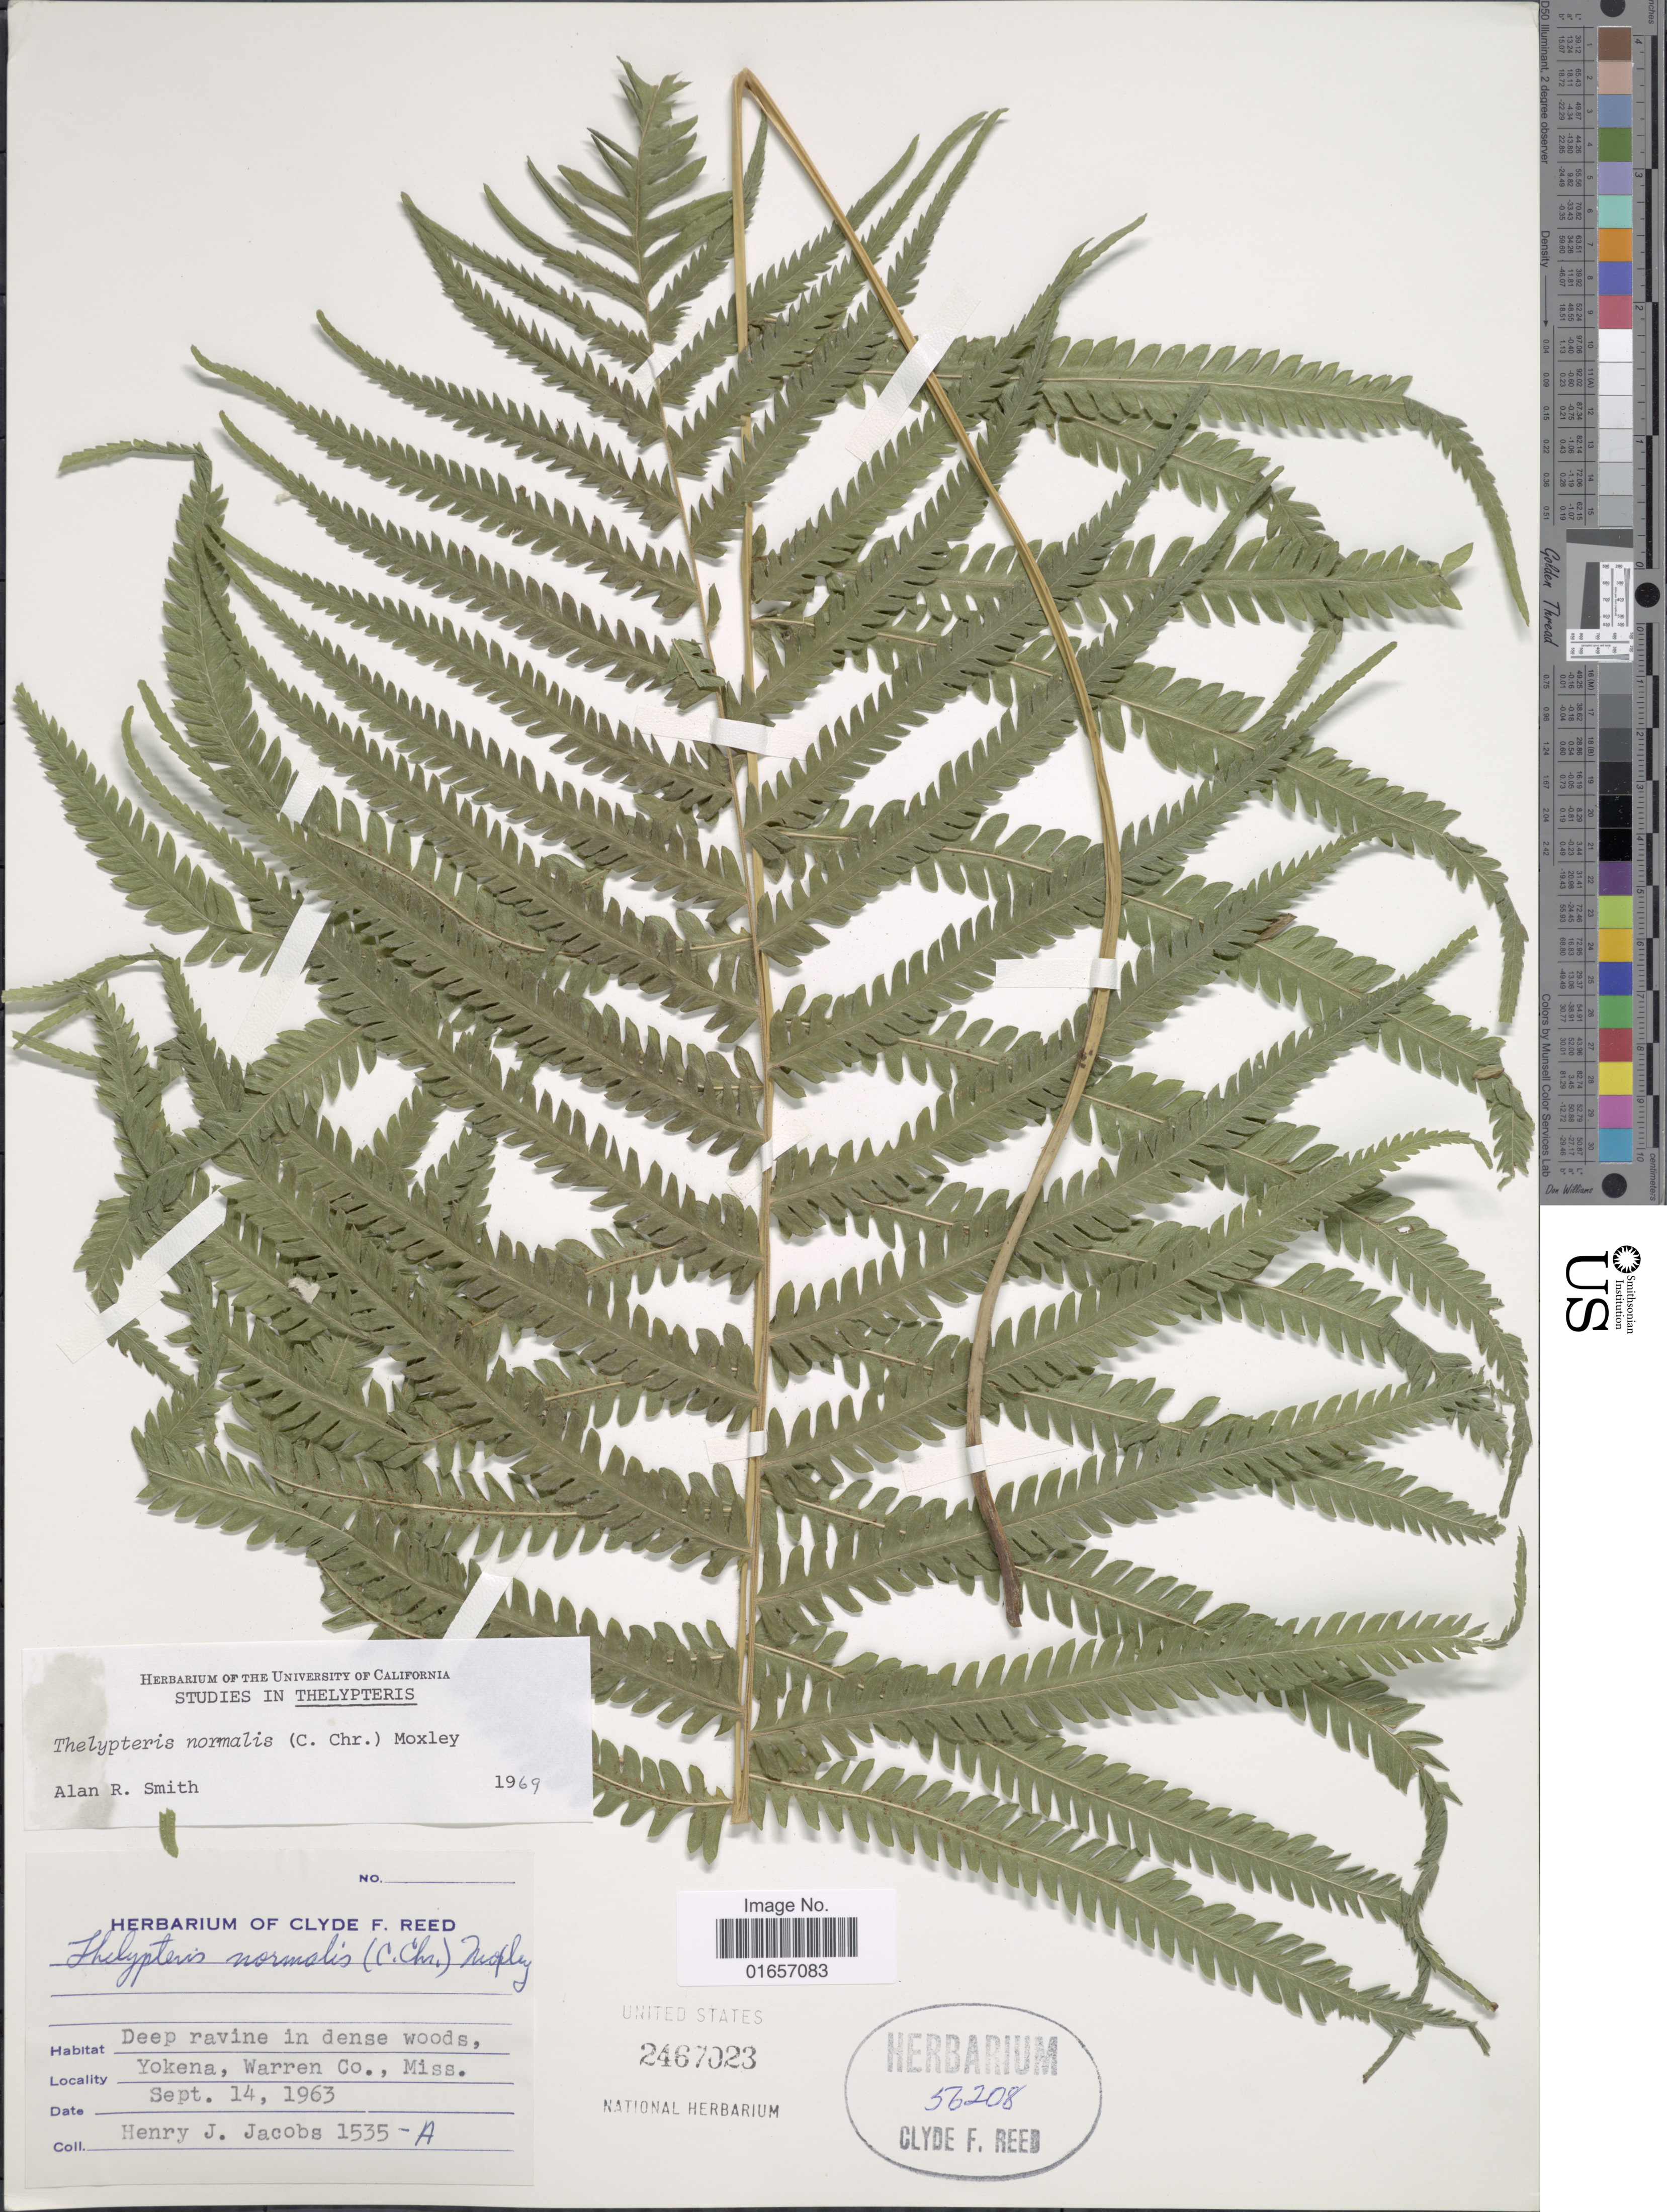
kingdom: Plantae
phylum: Tracheophyta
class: Polypodiopsida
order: Polypodiales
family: Thelypteridaceae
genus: Christella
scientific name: Christella kunthii comb. ined.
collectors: H. Jacobs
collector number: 1535- A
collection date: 1963-09-14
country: United States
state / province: Mississippi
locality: Yokena, Warren Co.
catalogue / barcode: US 2467023